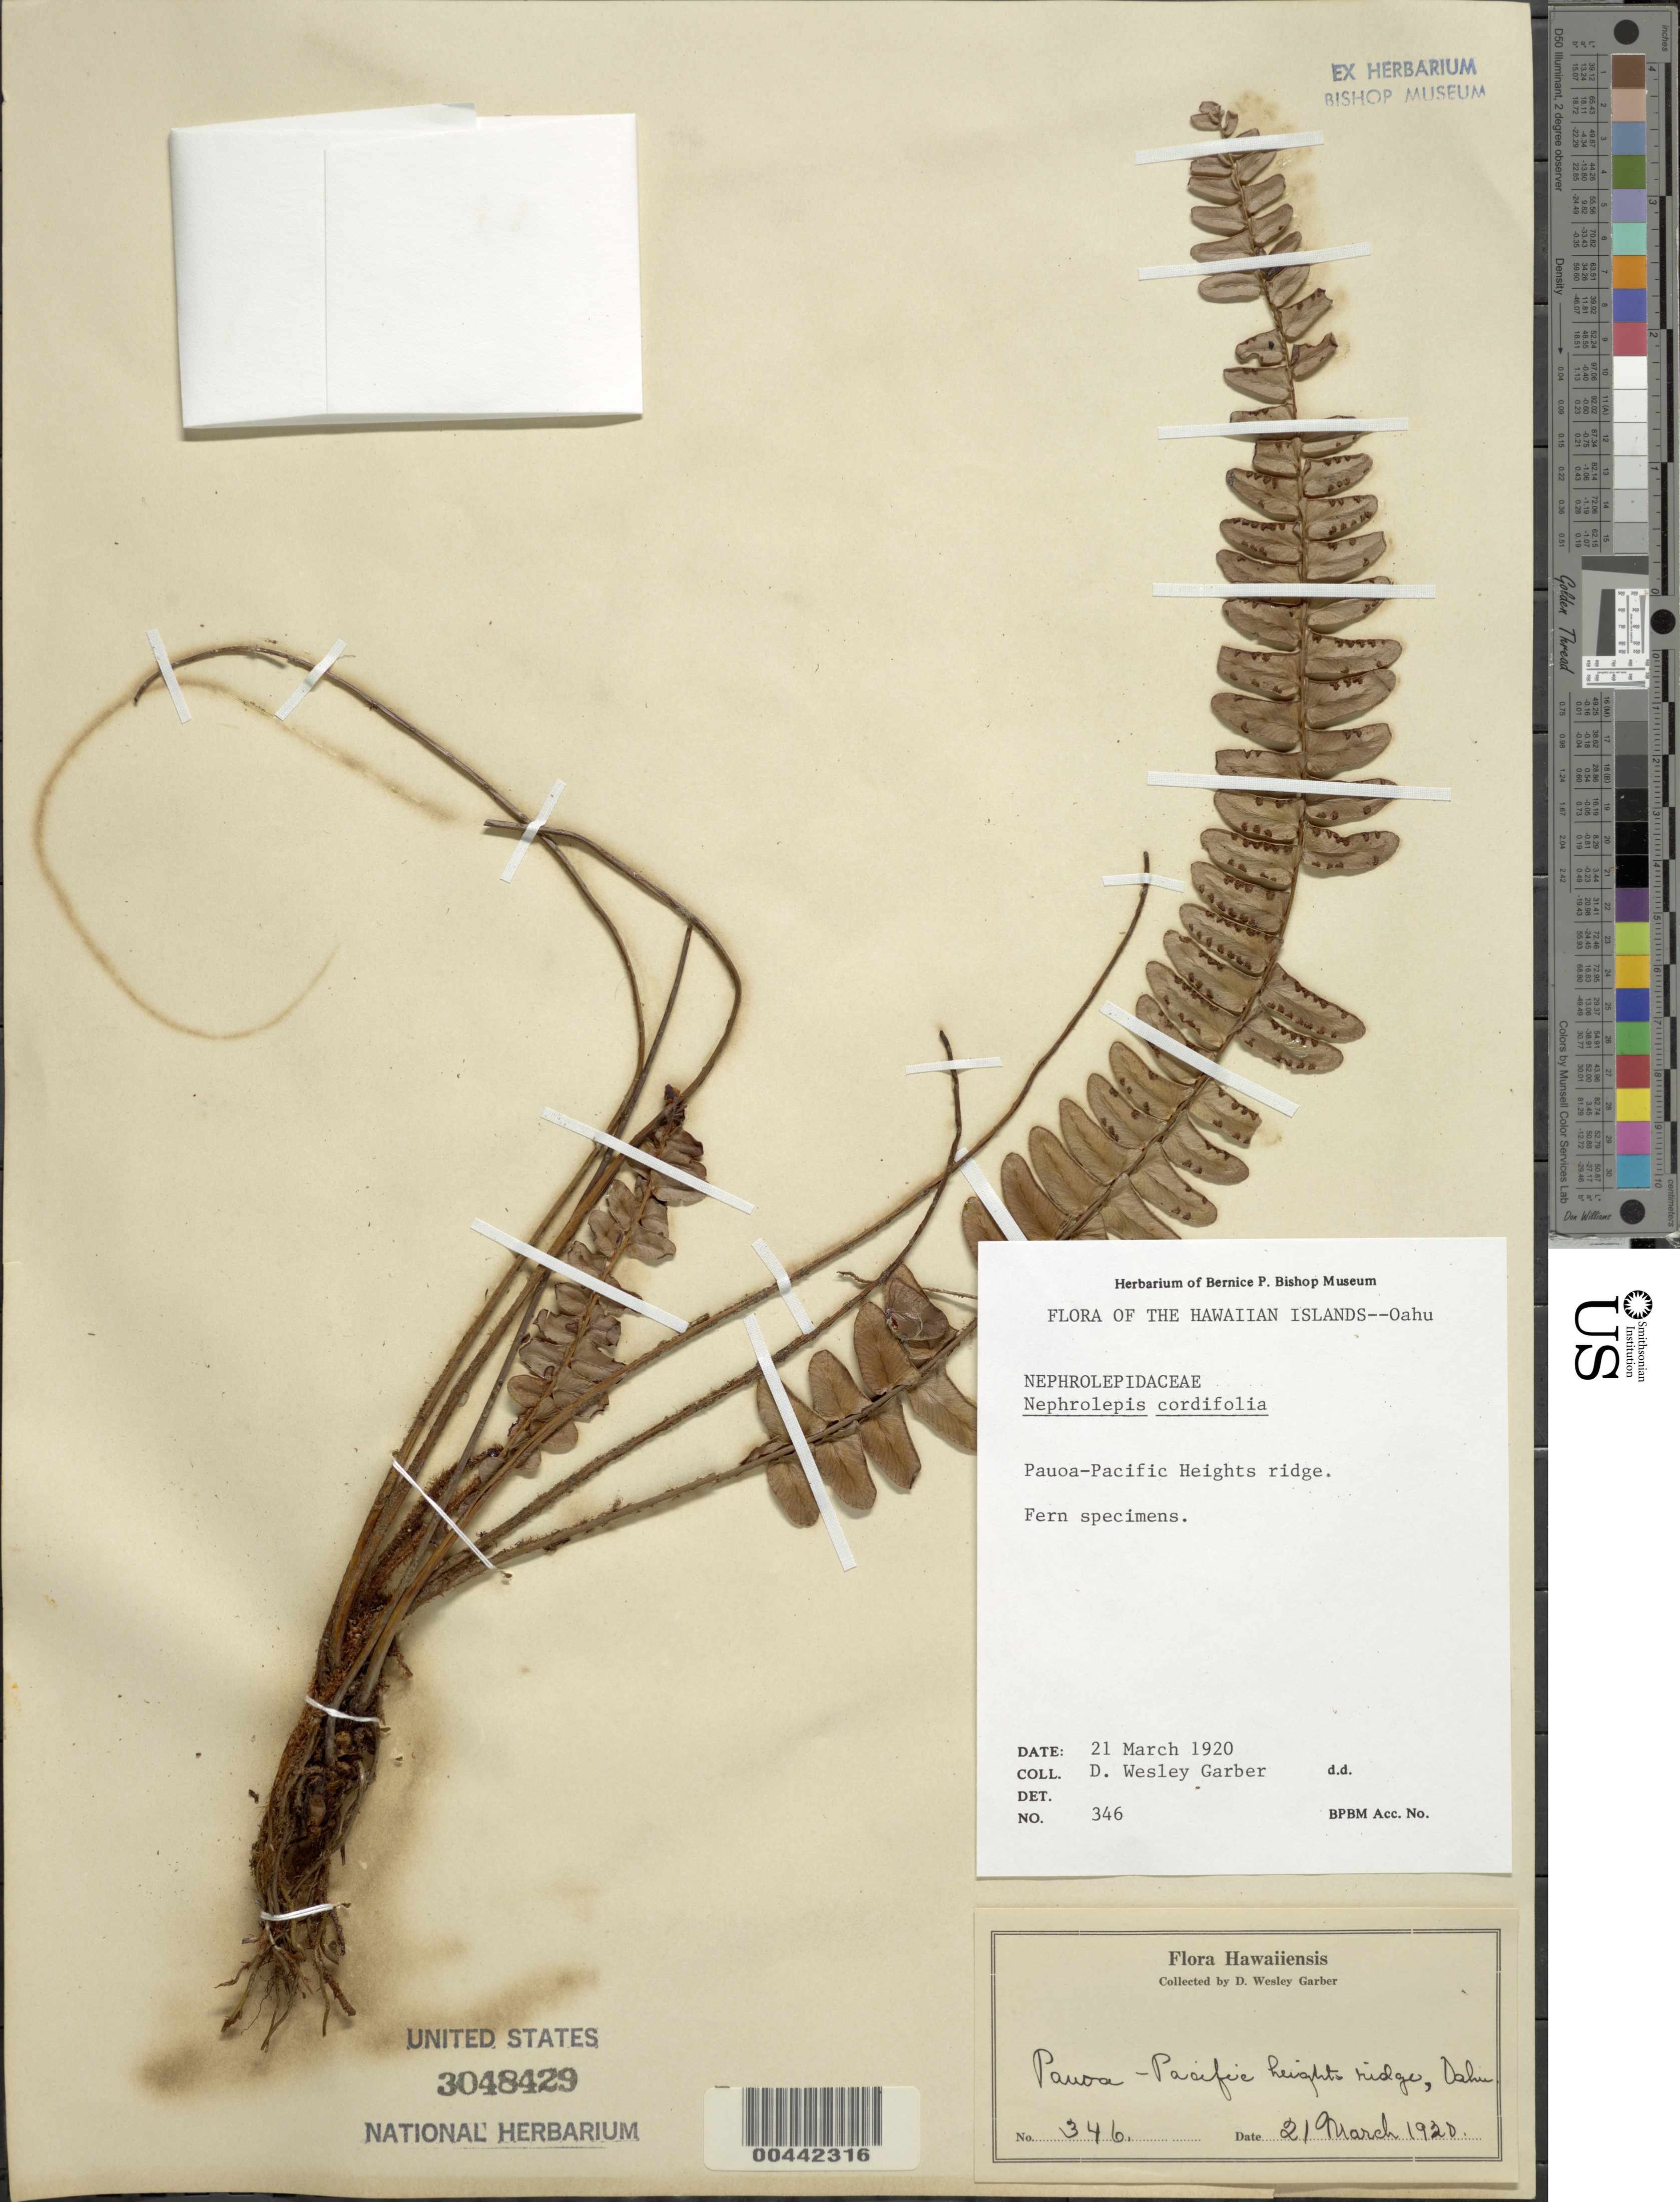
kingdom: Plantae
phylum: Tracheophyta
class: Polypodiopsida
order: Polypodiales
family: Nephrolepidaceae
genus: Nephrolepis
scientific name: Nephrolepis cordifolia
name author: (L.) C. Presl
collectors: D. W. Garber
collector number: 346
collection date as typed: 21 Mar 1920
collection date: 1920-03-21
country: United States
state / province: Hawaii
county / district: Honolulu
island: Oahu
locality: Pauoa-Pacific Heights Ridge, Oahu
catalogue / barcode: US 3048429